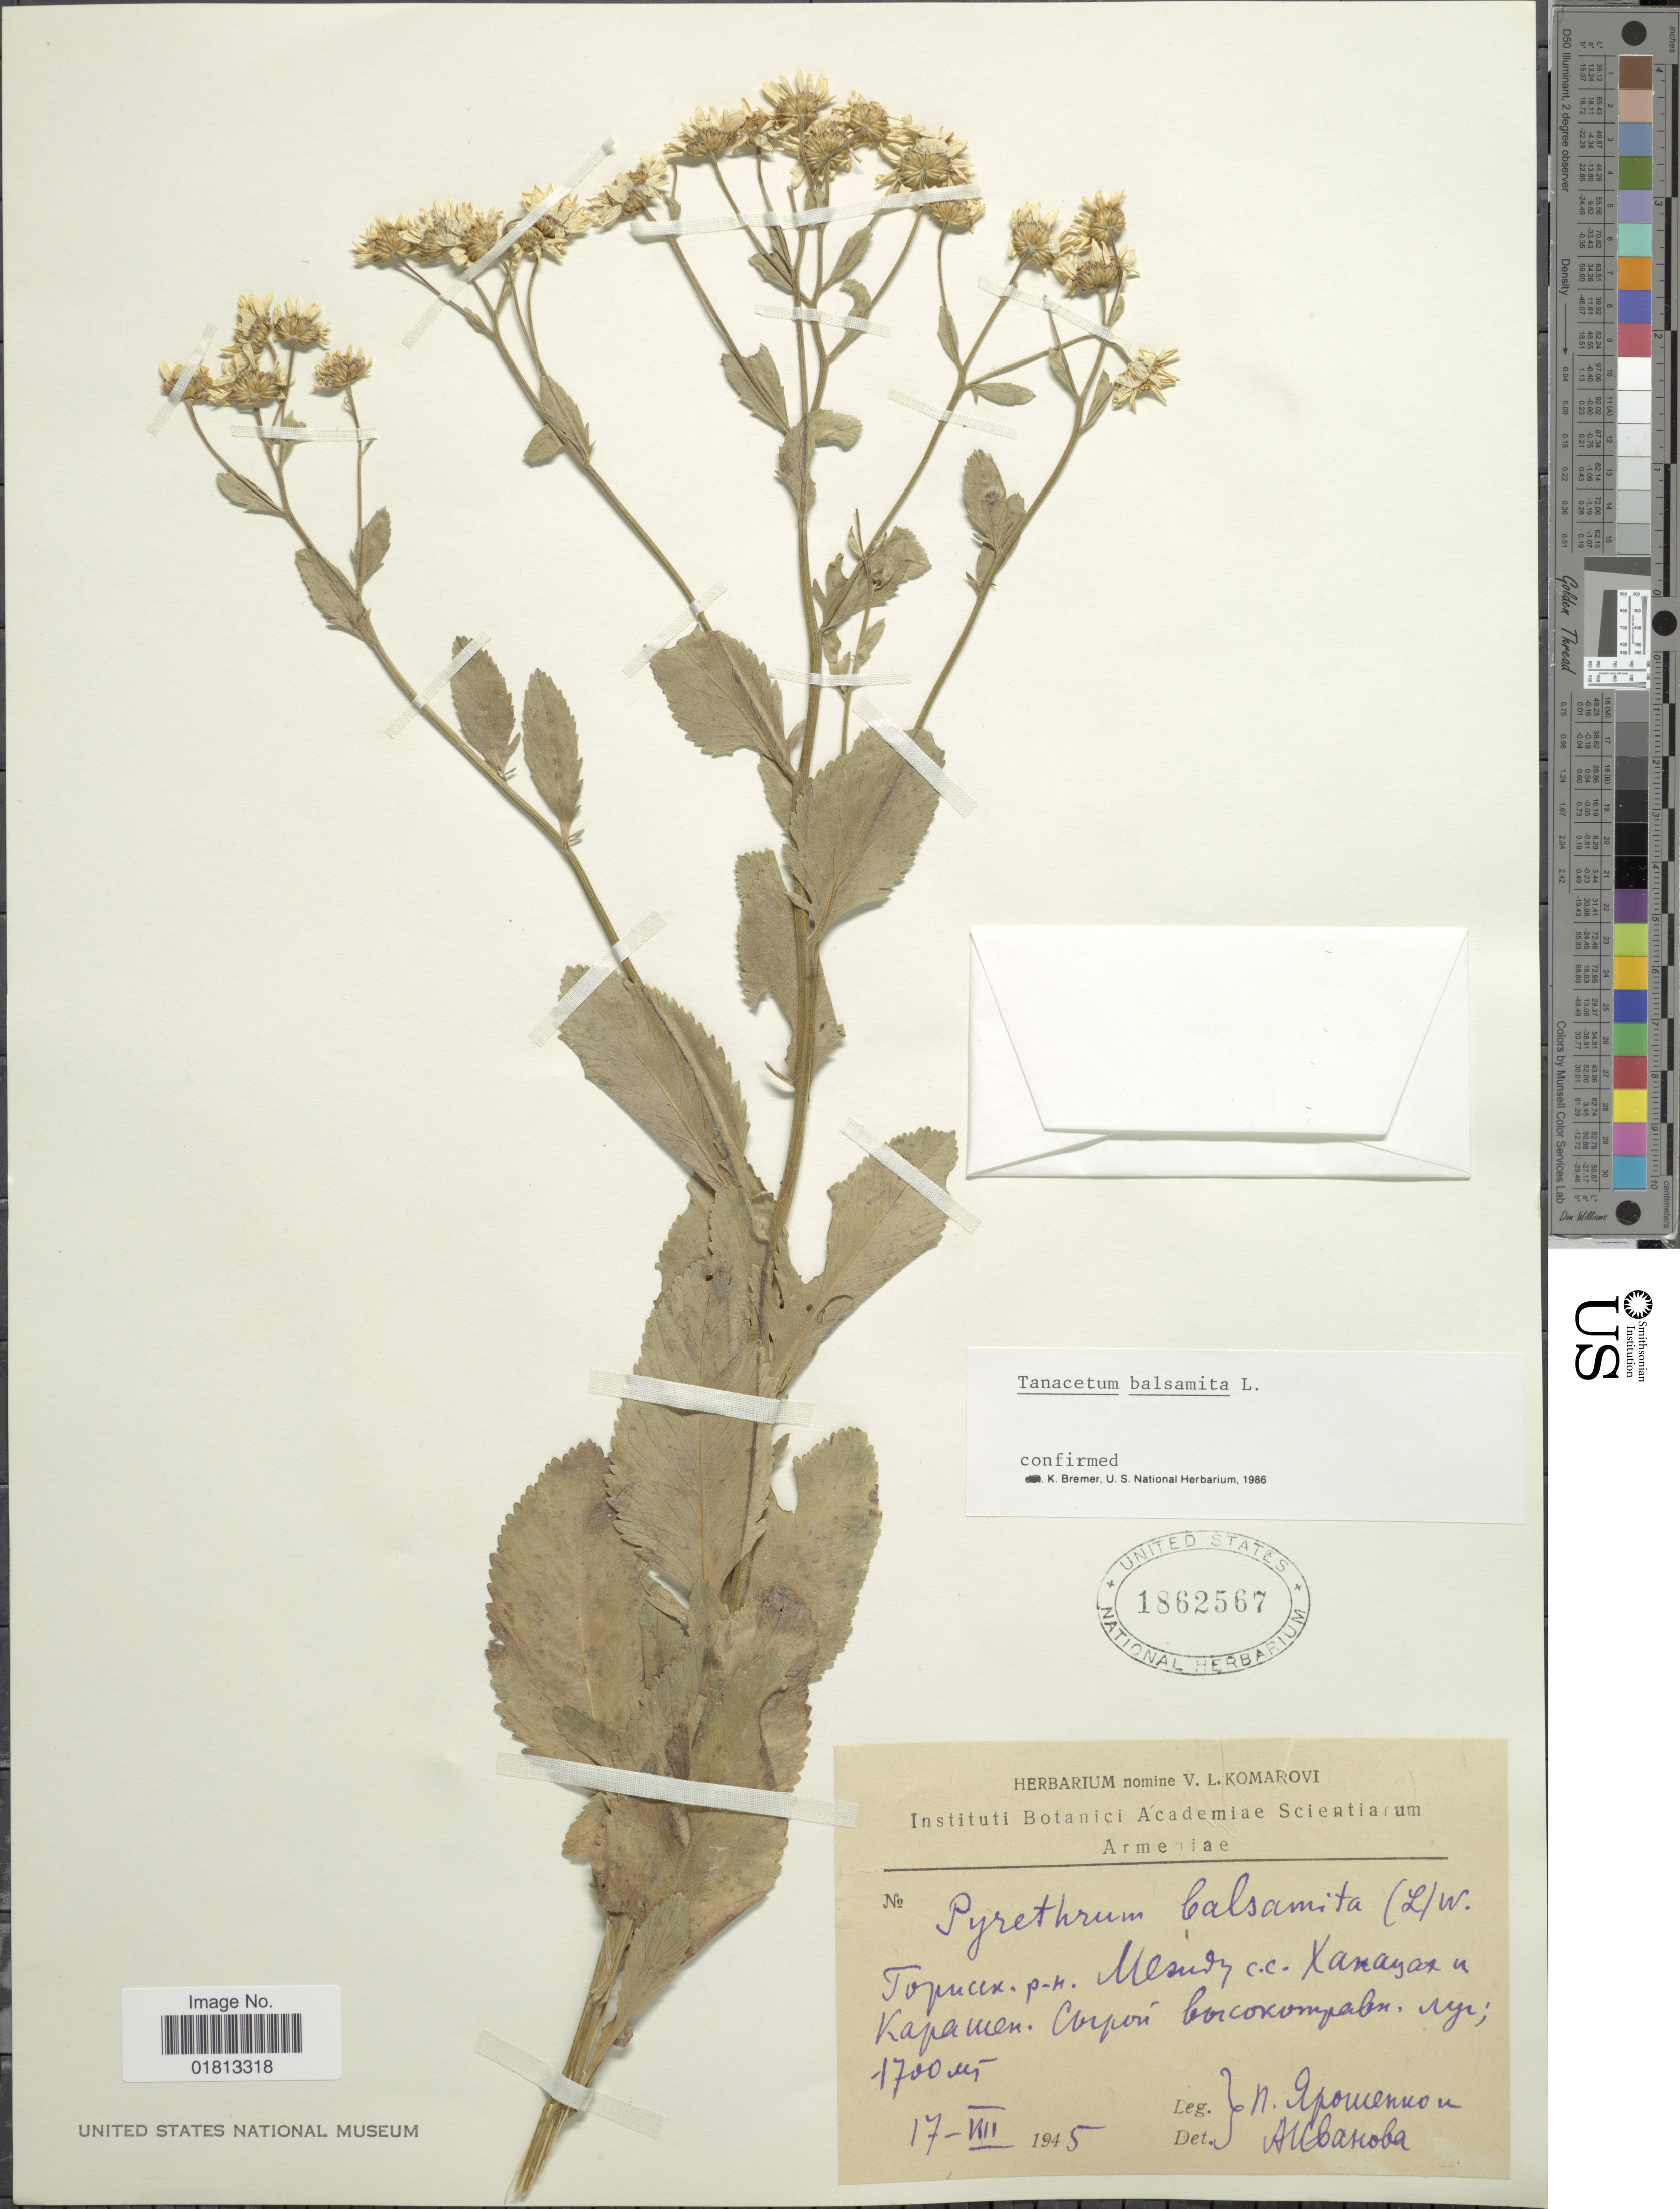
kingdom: Plantae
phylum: Tracheophyta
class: Magnoliopsida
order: Asterales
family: Asteraceae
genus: Tanacetum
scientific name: Tanacetum balsamita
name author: L.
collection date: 1945-08-17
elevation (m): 1700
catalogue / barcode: US 1862567